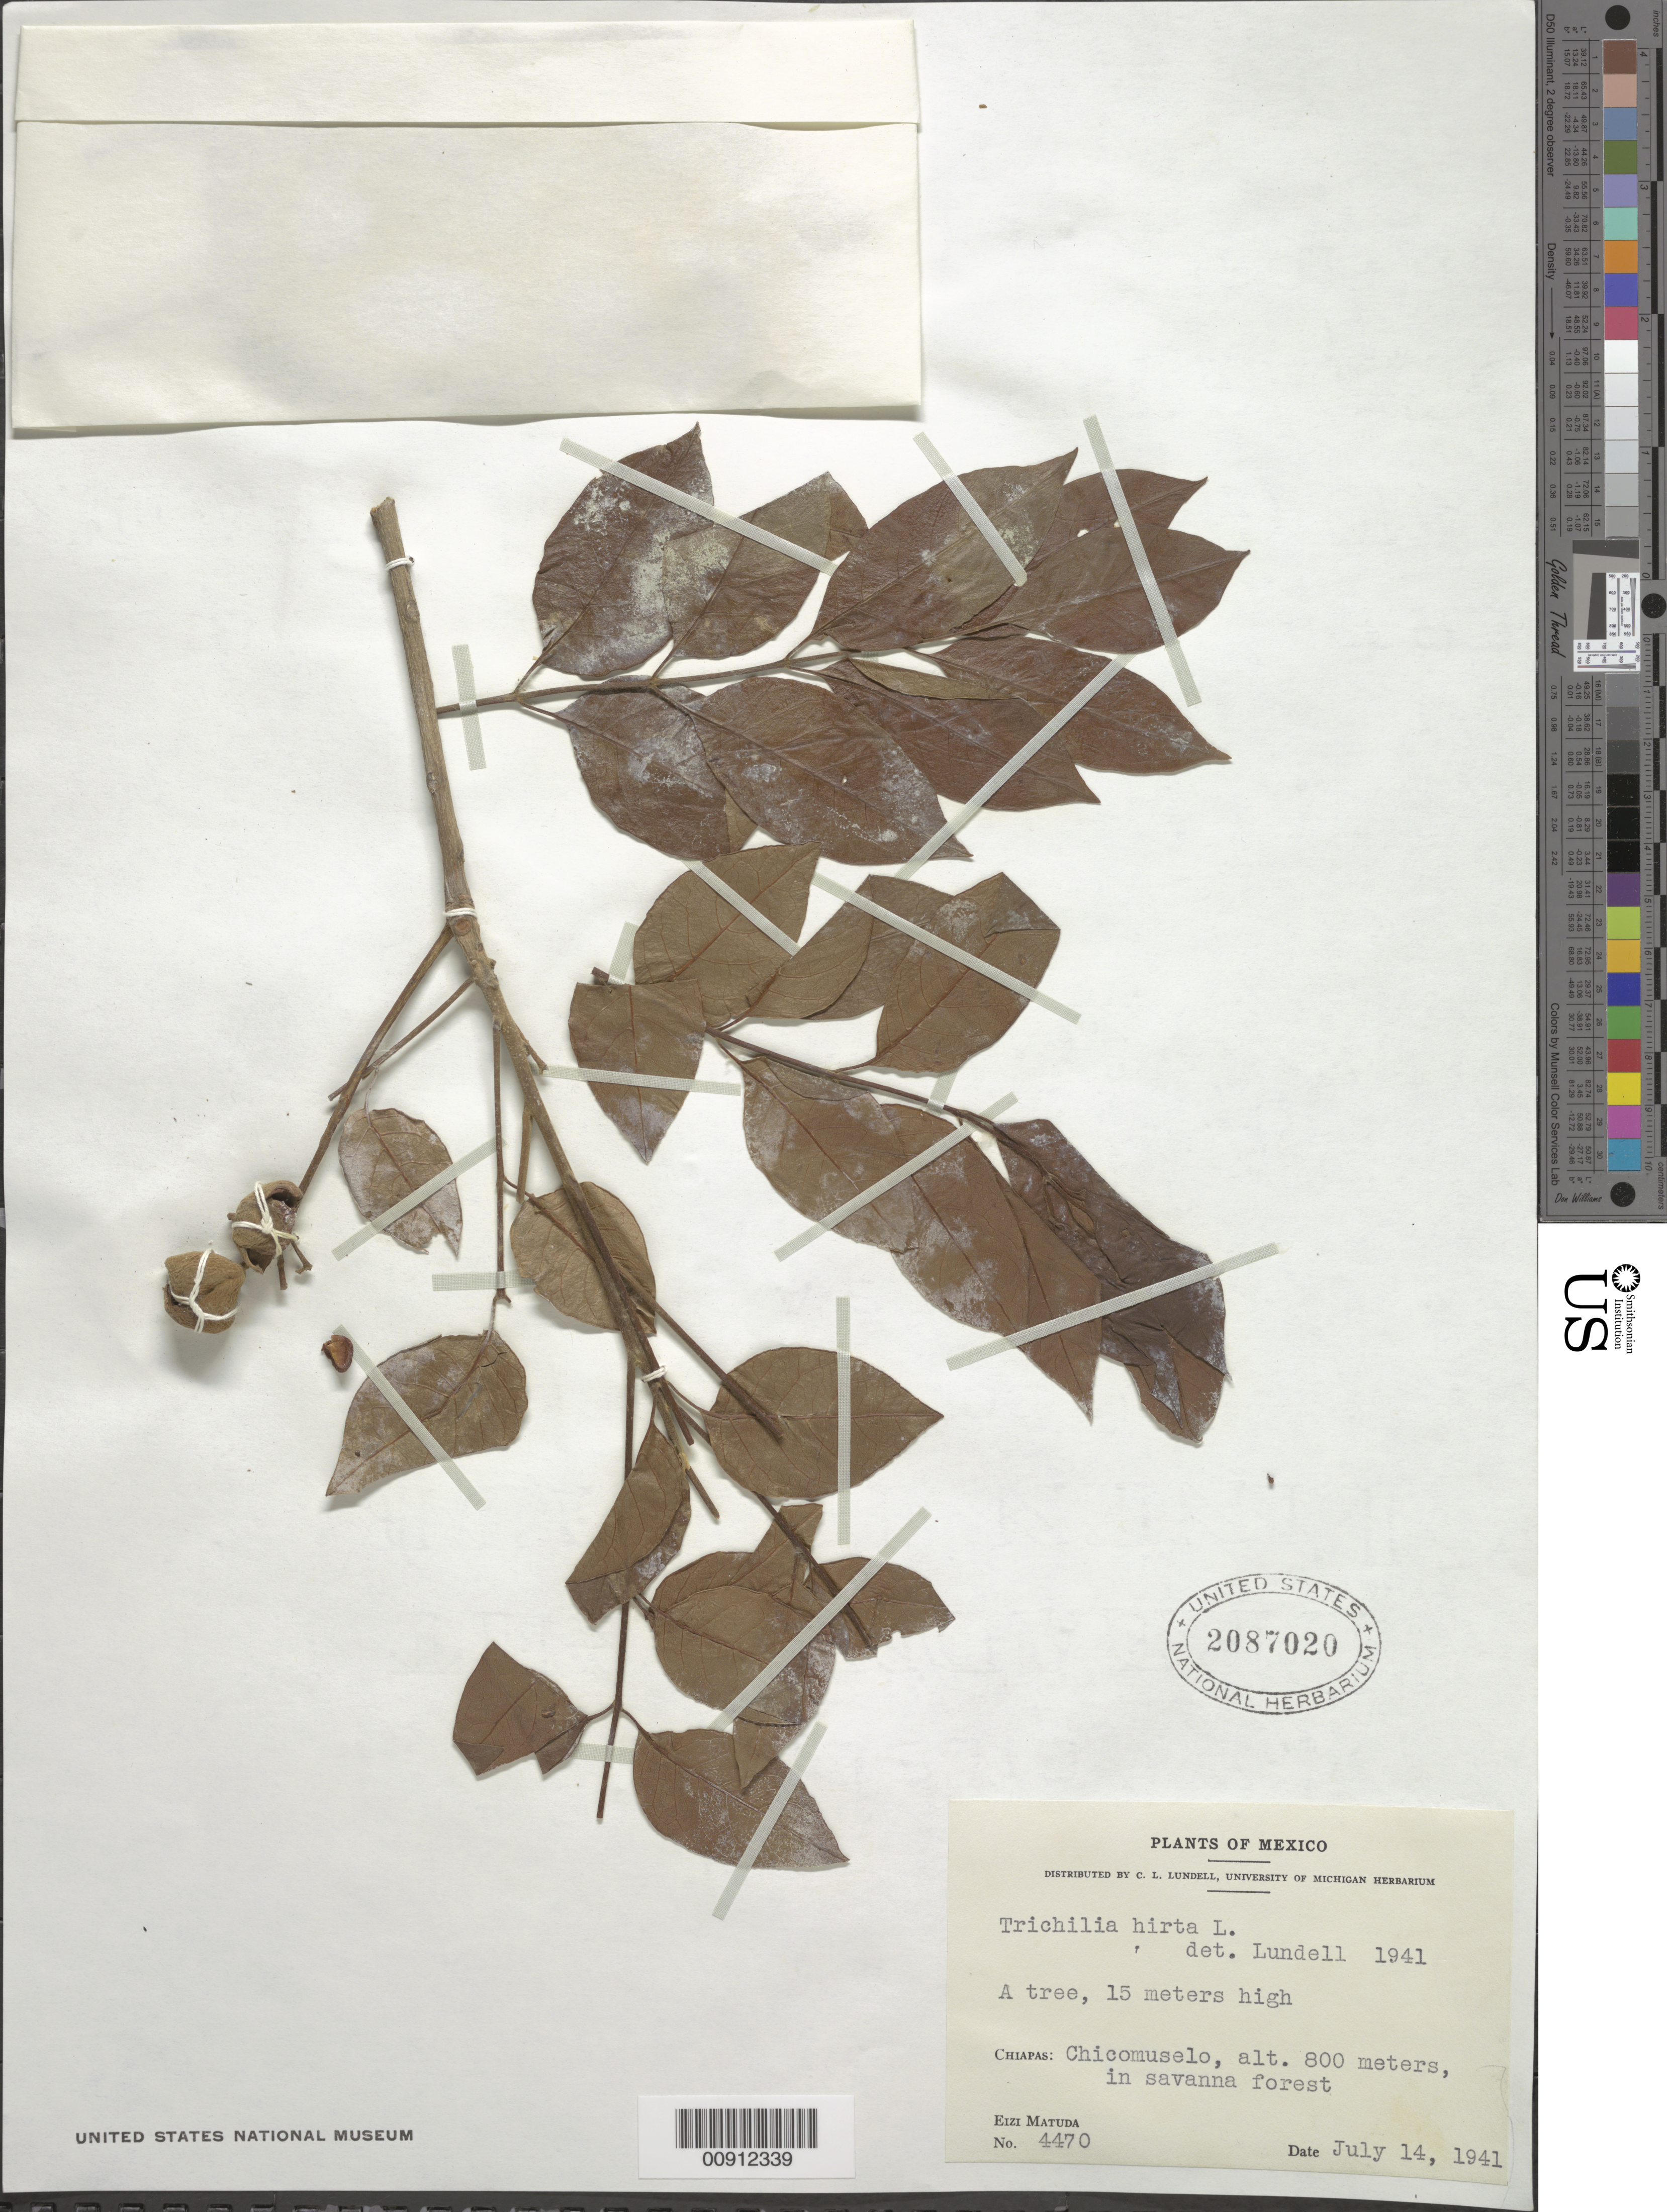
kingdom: Plantae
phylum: Tracheophyta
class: Magnoliopsida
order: Sapindales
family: Meliaceae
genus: Trichilia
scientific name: Trichilia hirta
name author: L.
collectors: E. Matuda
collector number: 4470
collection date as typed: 14 Jul 1941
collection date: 1941-07-14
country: Mexico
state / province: Chiapas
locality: Chiapas: Chicomuselo.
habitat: In savanna forest.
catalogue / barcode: US 2087020